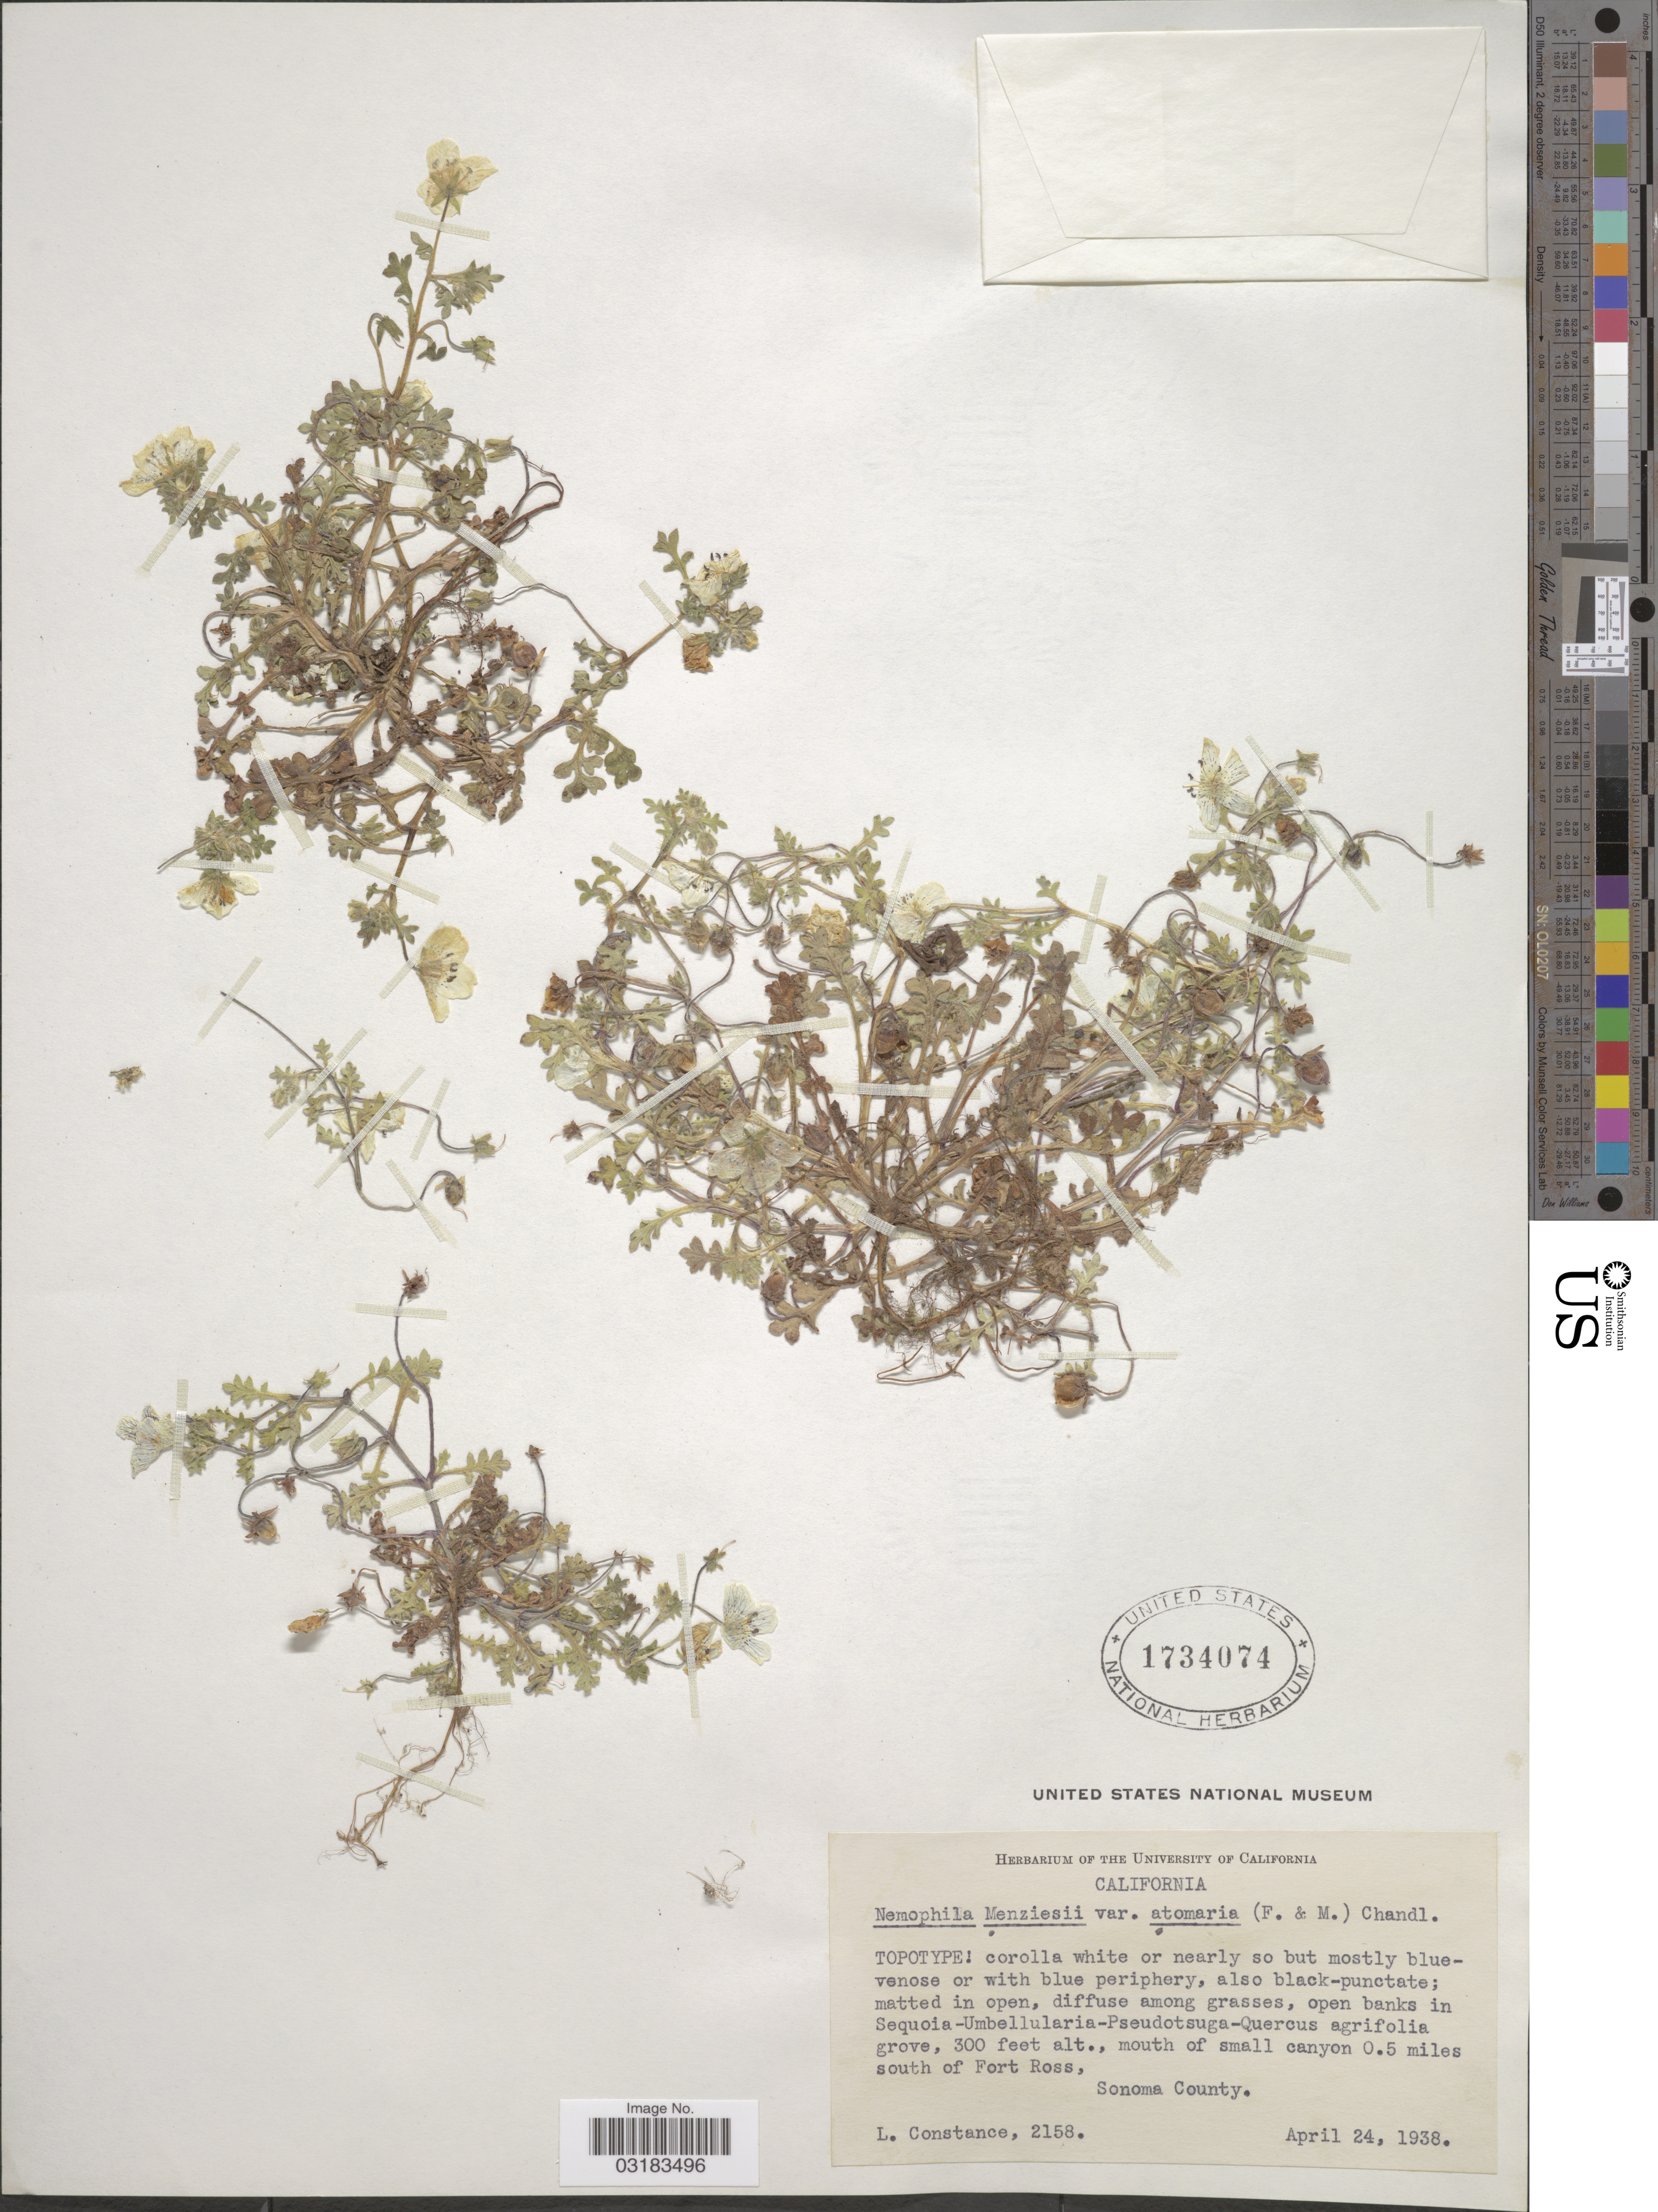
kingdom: Plantae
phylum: Tracheophyta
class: Magnoliopsida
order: Boraginales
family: Hydrophyllaceae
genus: Nemophila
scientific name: Nemophila menziesii var. atomaria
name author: (Fisch. & C.A. Mey.) H.P. Chandler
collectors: L. Constance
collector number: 2158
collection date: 1938-04-24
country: United States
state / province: California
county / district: Sonoma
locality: Mouth of small canyon 0.5 miles south of Fort Ross, Sonoma County.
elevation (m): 91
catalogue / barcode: US 1734074